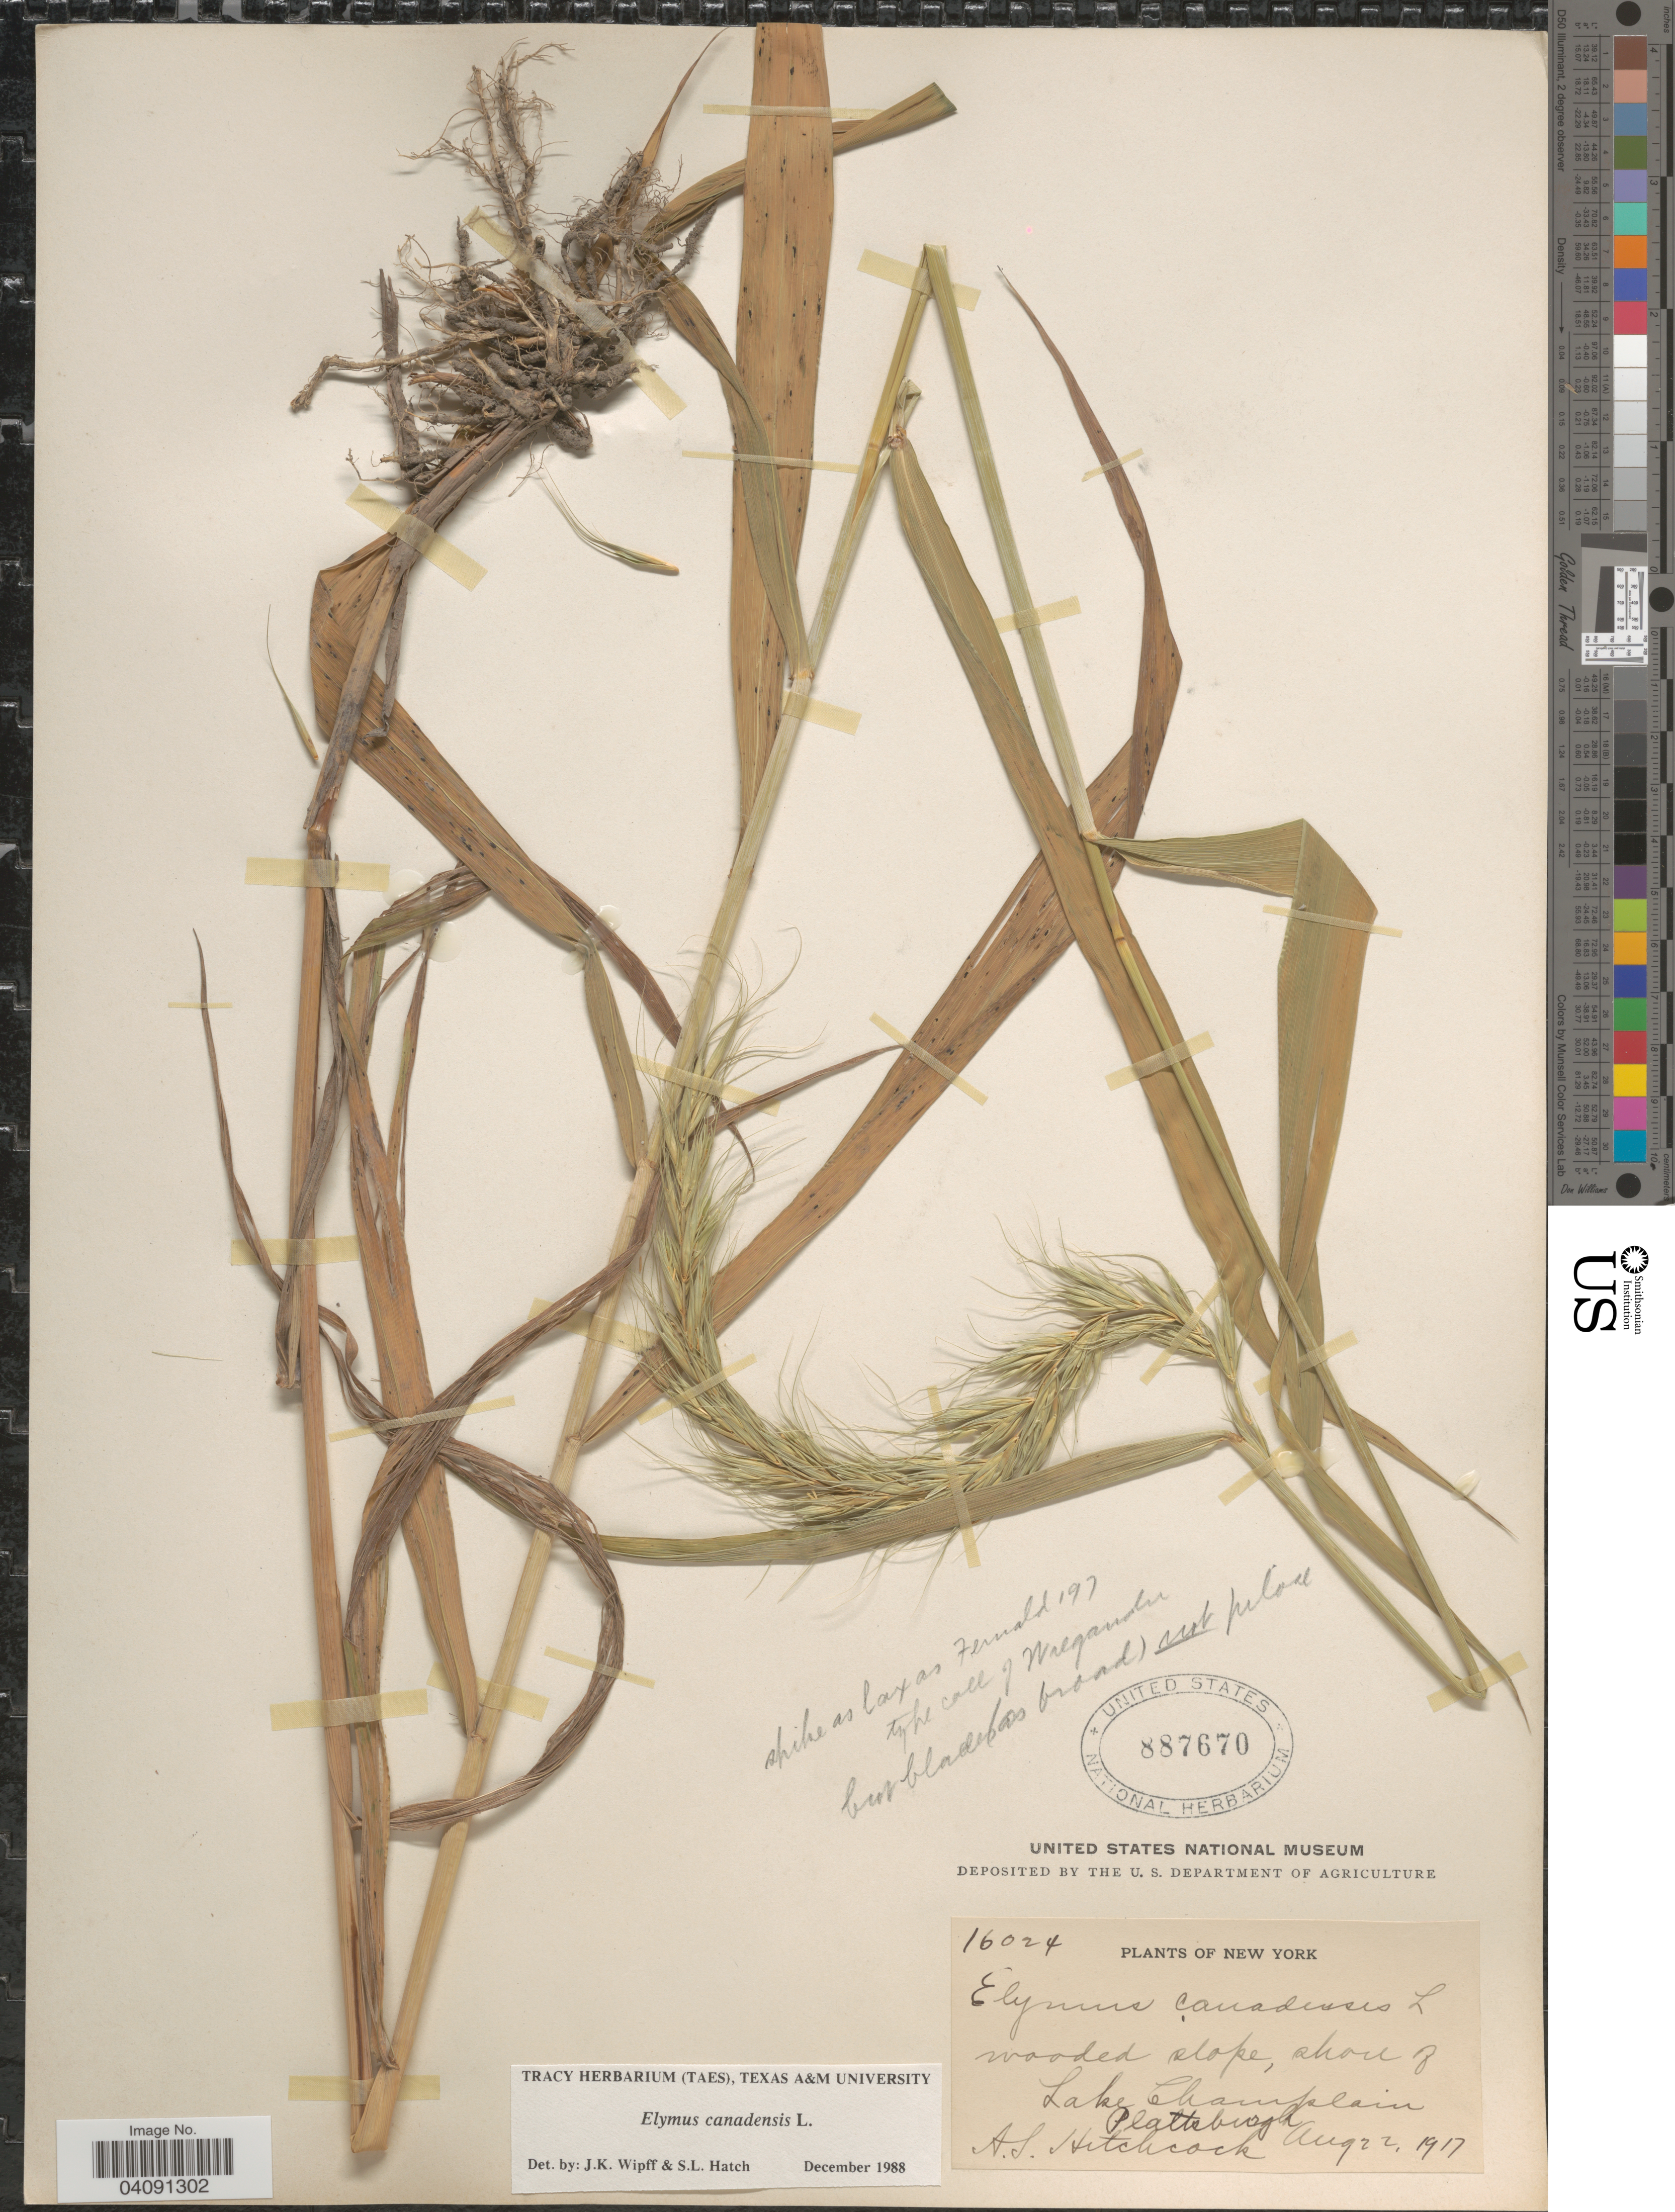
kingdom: Plantae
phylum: Tracheophyta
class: Liliopsida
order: Poales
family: Poaceae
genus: Elymus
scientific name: Elymus canadensis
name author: L.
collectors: A. S. Hitchcock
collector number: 16024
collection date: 1917-08-22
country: United States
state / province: New York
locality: Wooded slope, shore of Lake Champlain. Plattsburgh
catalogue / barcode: US 887670